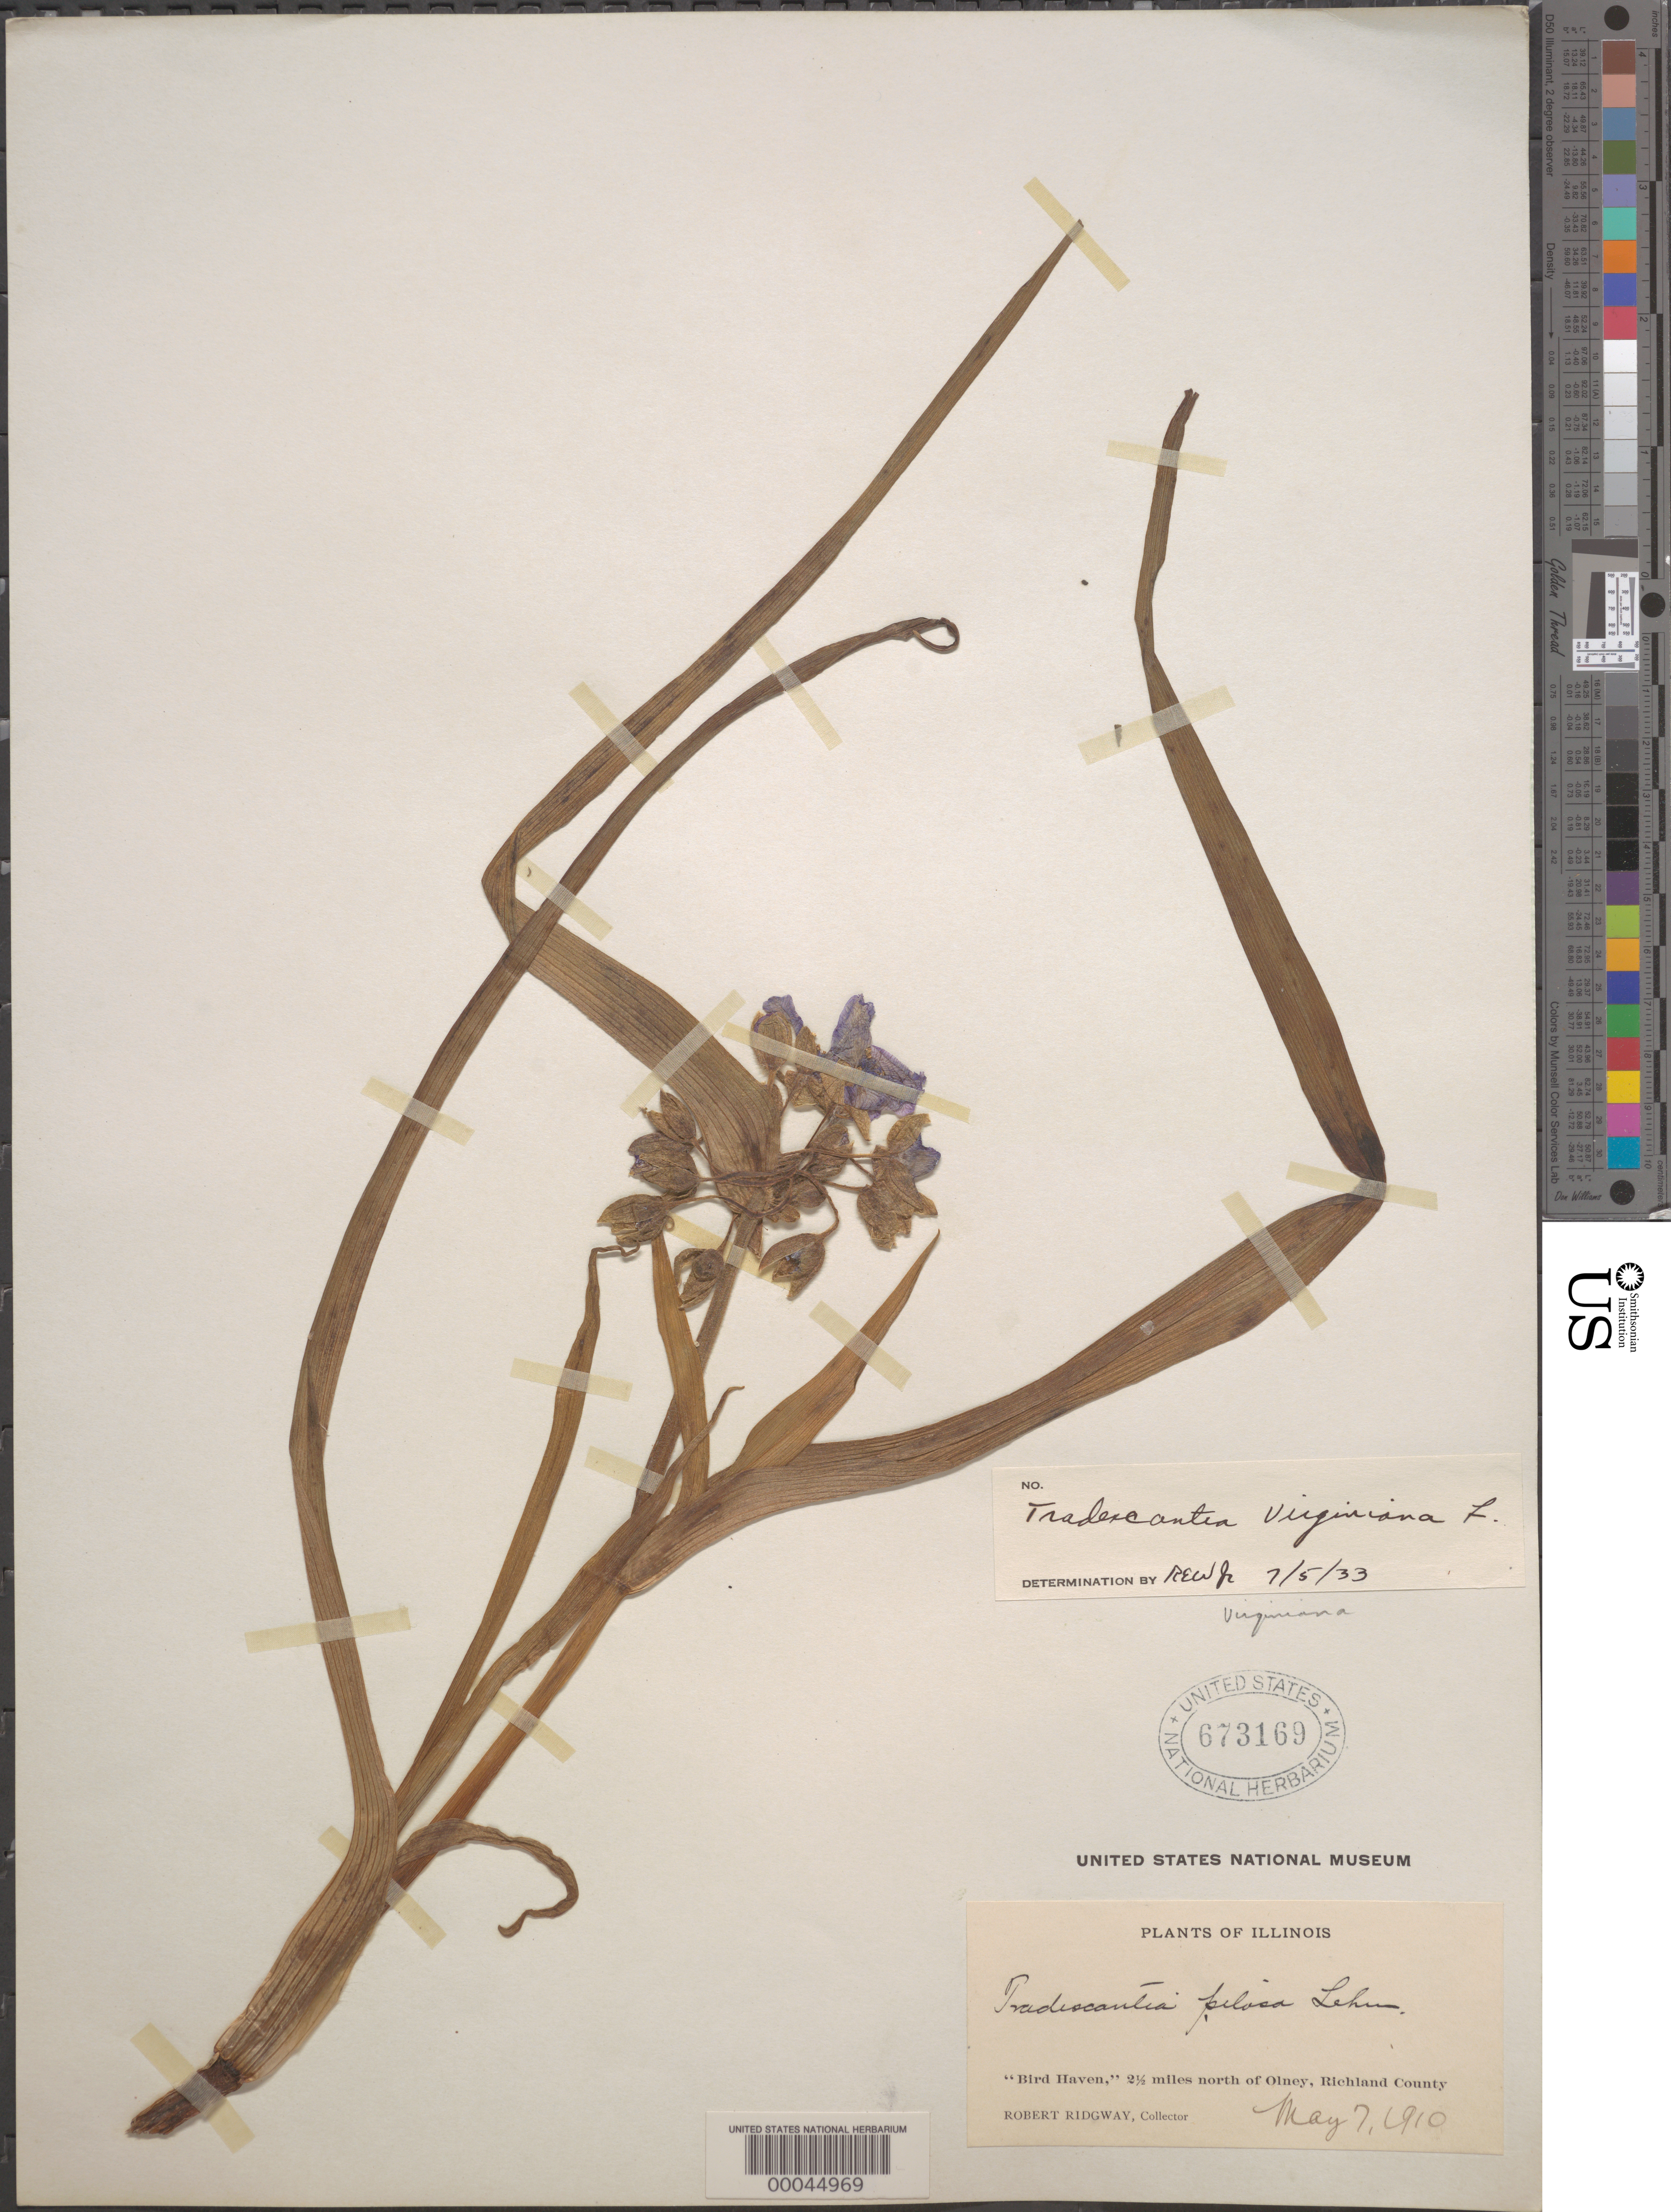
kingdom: Plantae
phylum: Tracheophyta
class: Liliopsida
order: Commelinales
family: Commelinaceae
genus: Tradescantia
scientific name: Tradescantia virginiana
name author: L.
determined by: Woodward, R. E.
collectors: R. Ridgway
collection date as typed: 07 May 1910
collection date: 1910-05-07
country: United States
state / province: Illinois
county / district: Richland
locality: N of olney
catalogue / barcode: US 673169